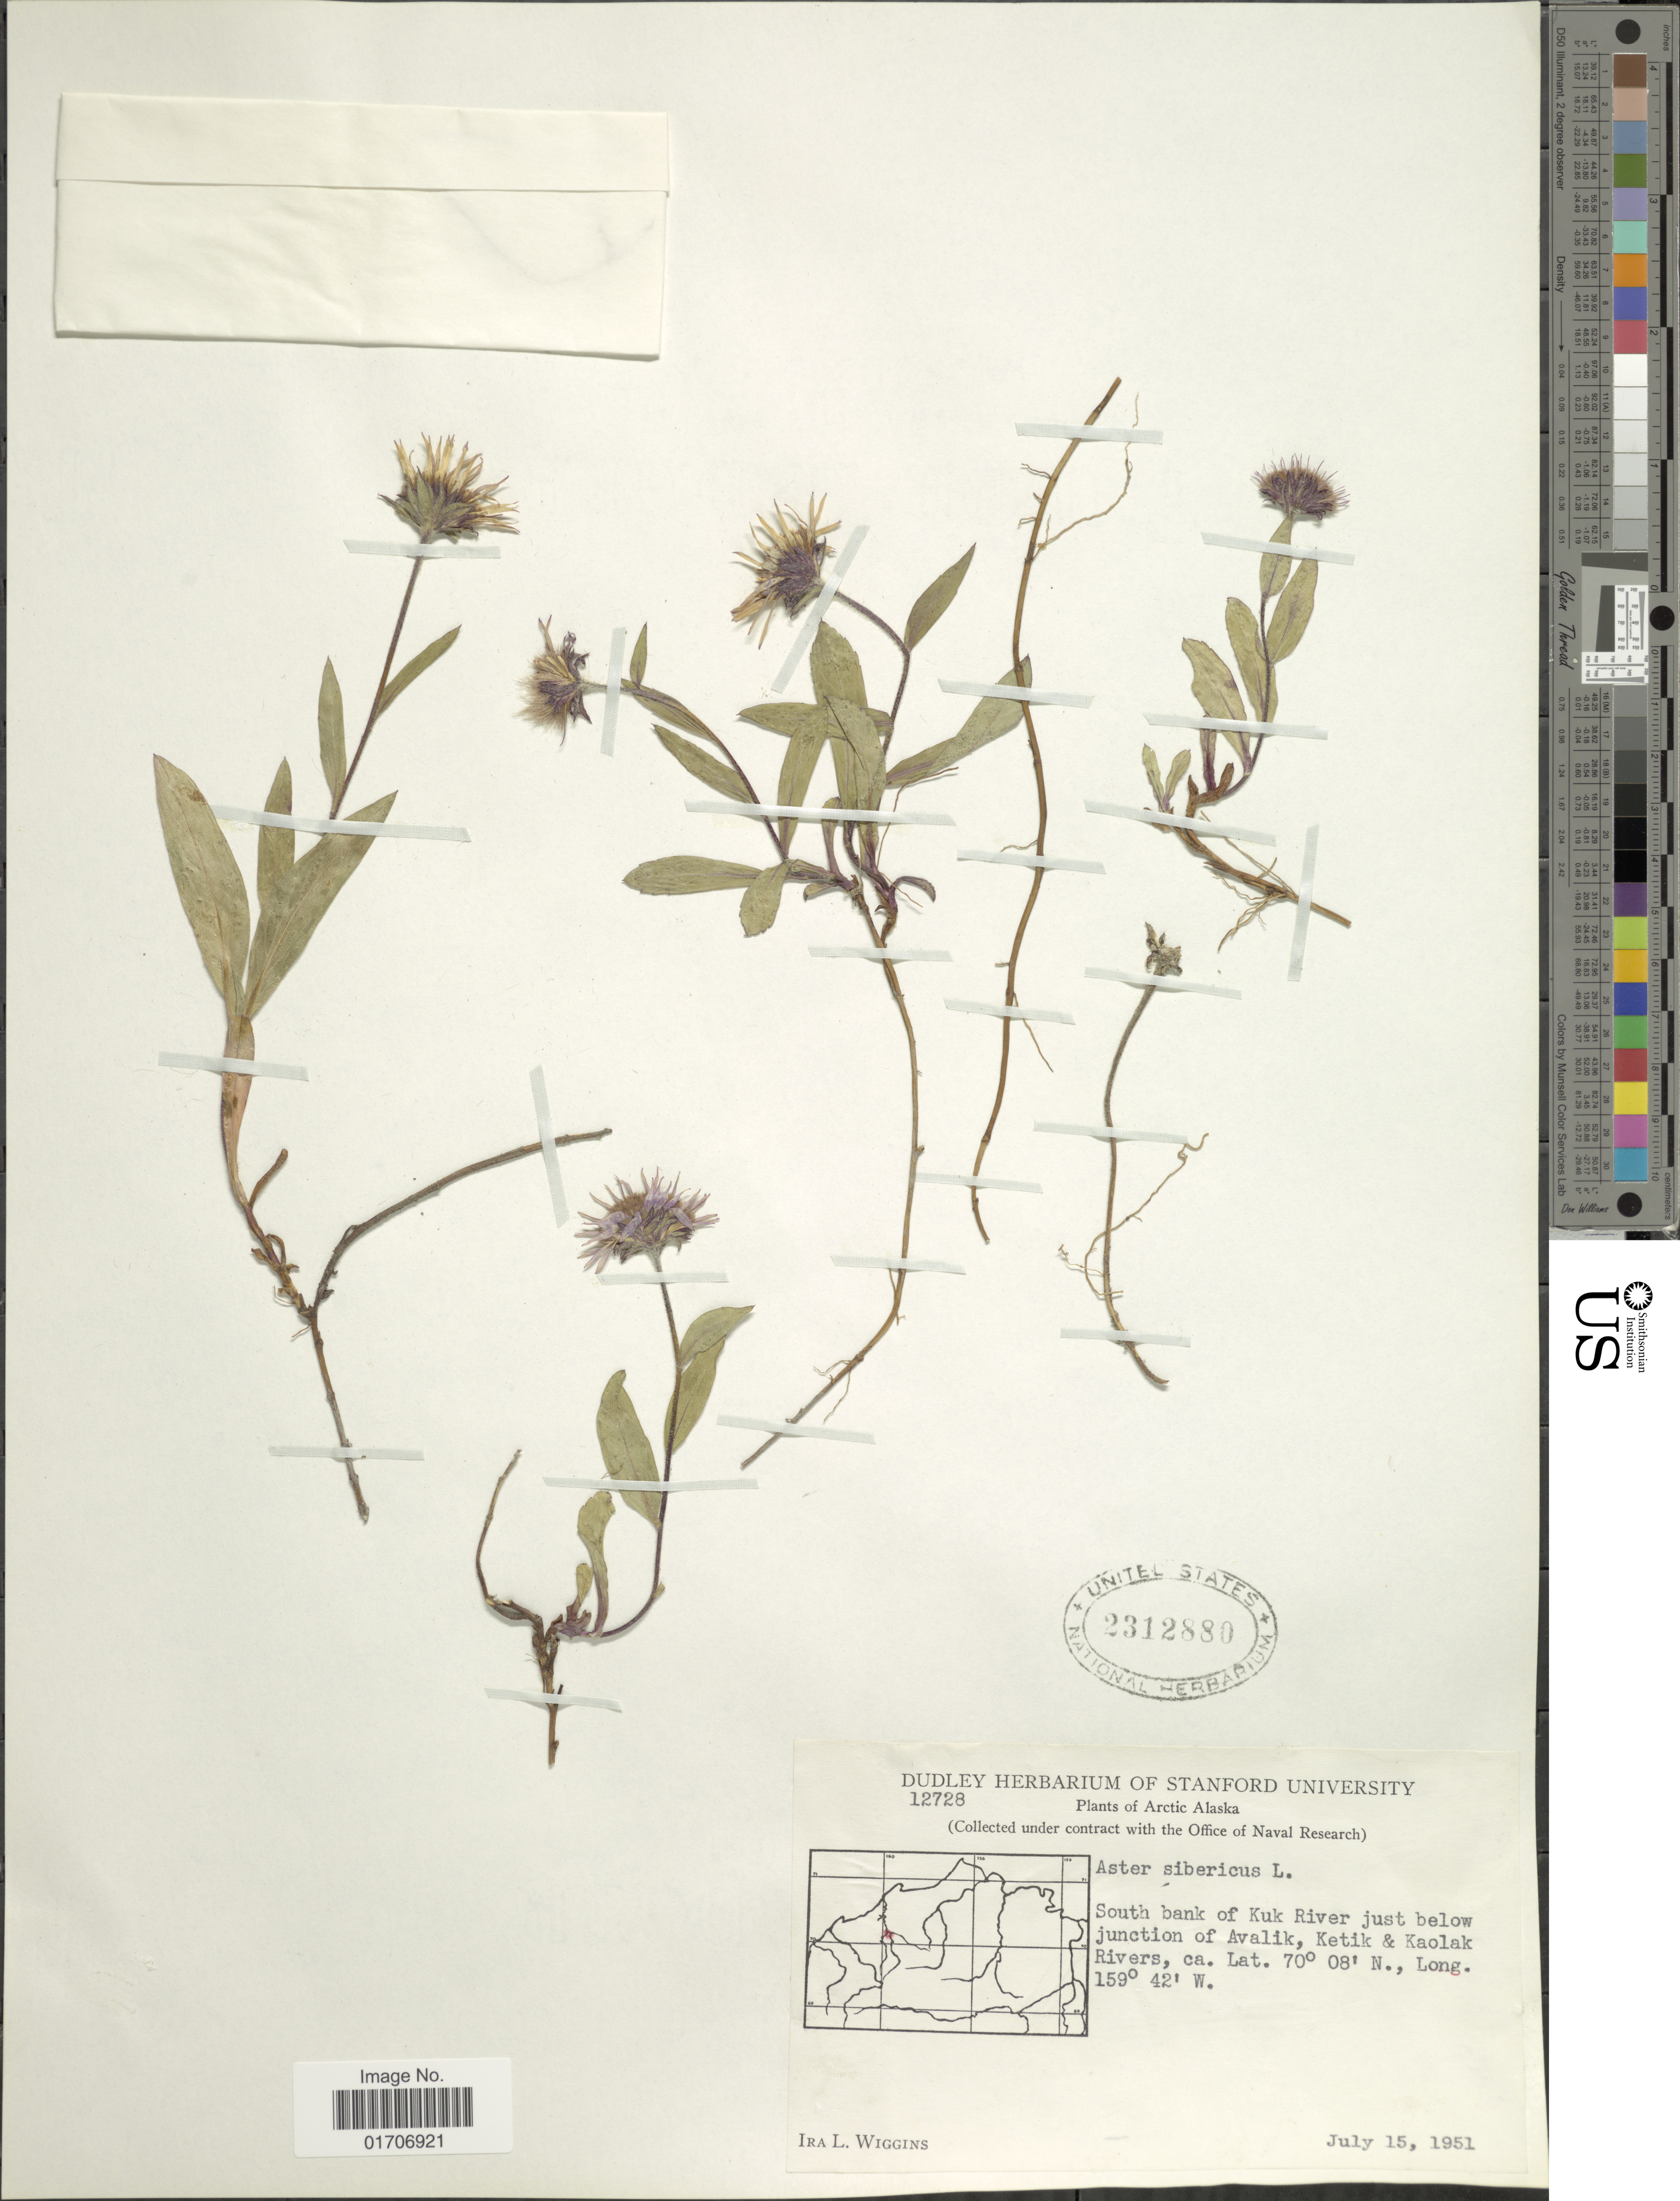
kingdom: Plantae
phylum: Tracheophyta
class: Magnoliopsida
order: Asterales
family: Asteraceae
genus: Eurybia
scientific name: Eurybia sibirica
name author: (L.) G.L. Nesom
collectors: I. L. Wiggins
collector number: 12728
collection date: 1951-07-15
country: United States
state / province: Alaska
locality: Arctic Alaska. South bank of Kuk River just below junction of Avalik, Ketik & Kaolak Rivers.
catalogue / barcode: US 2312880